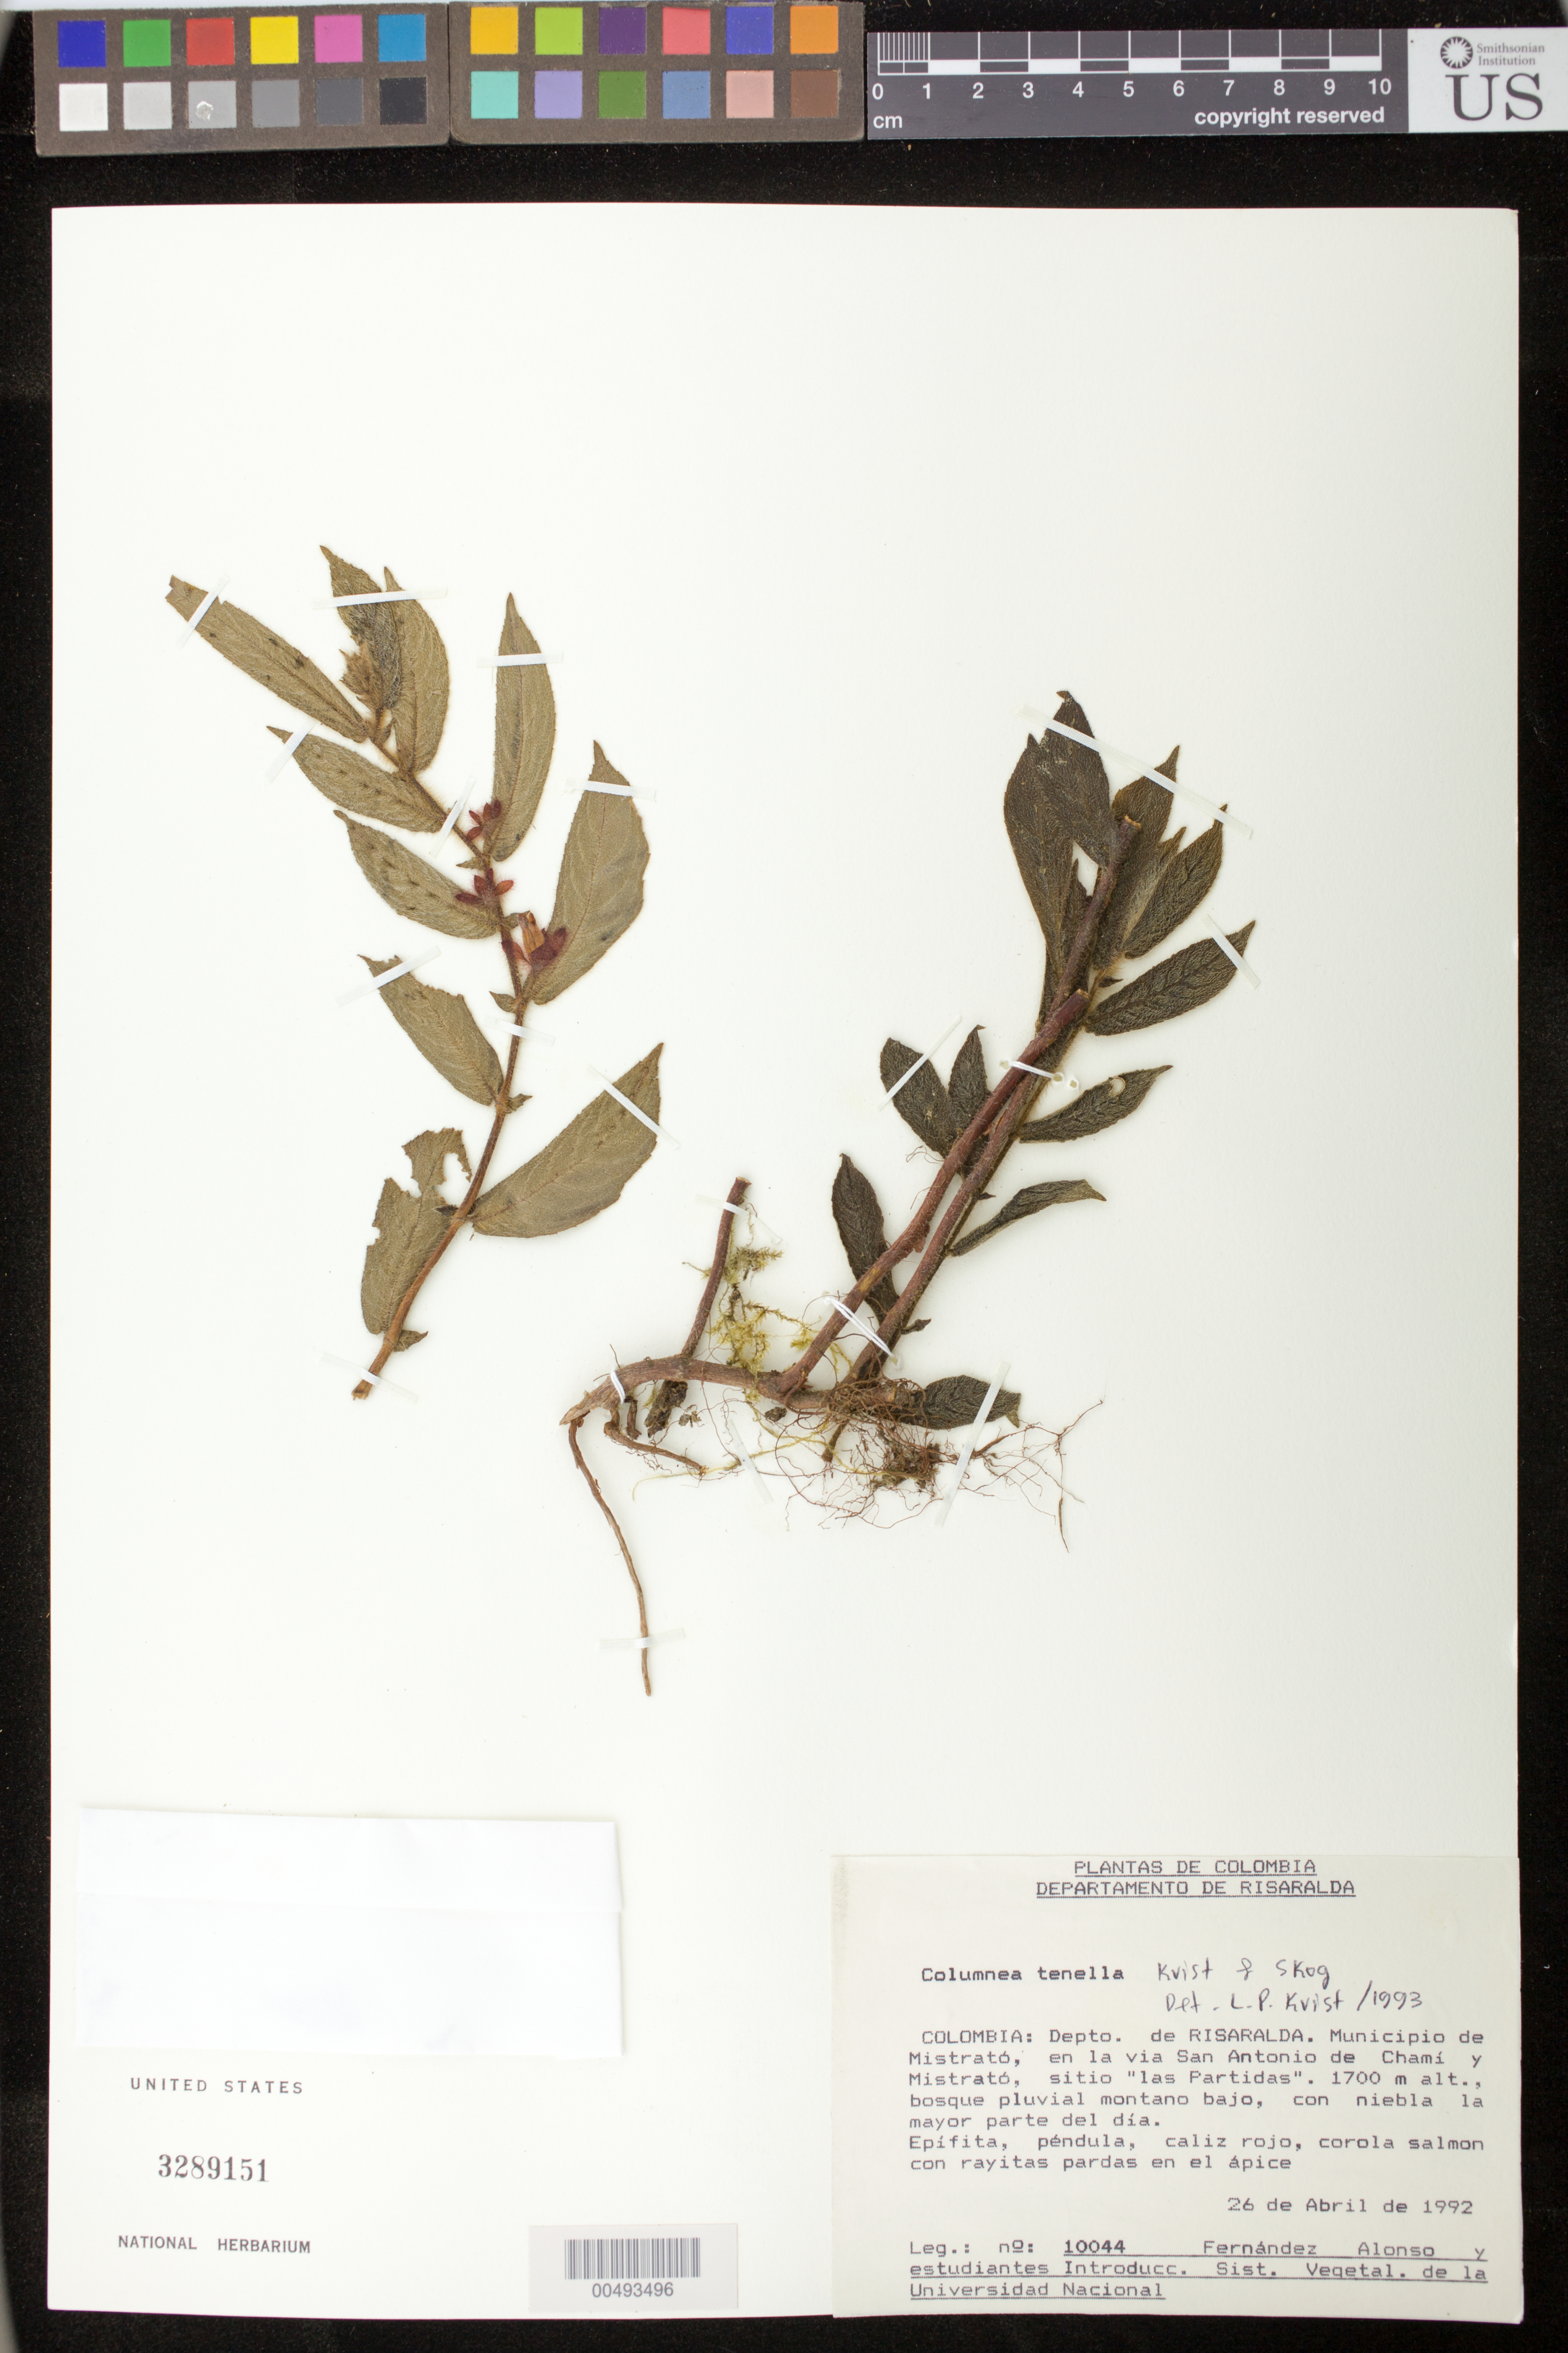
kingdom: Plantae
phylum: Tracheophyta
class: Magnoliopsida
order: Lamiales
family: Gesneriaceae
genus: Columnea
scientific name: Columnea tenella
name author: L.P. Kvist & L.E. Skog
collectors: J. L. Fernández-Alonso & et al.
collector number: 10044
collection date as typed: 26 Apr 1992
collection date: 1992-04-26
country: Colombia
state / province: Risaralda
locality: Municipio de Mistrató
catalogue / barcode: US 3289151